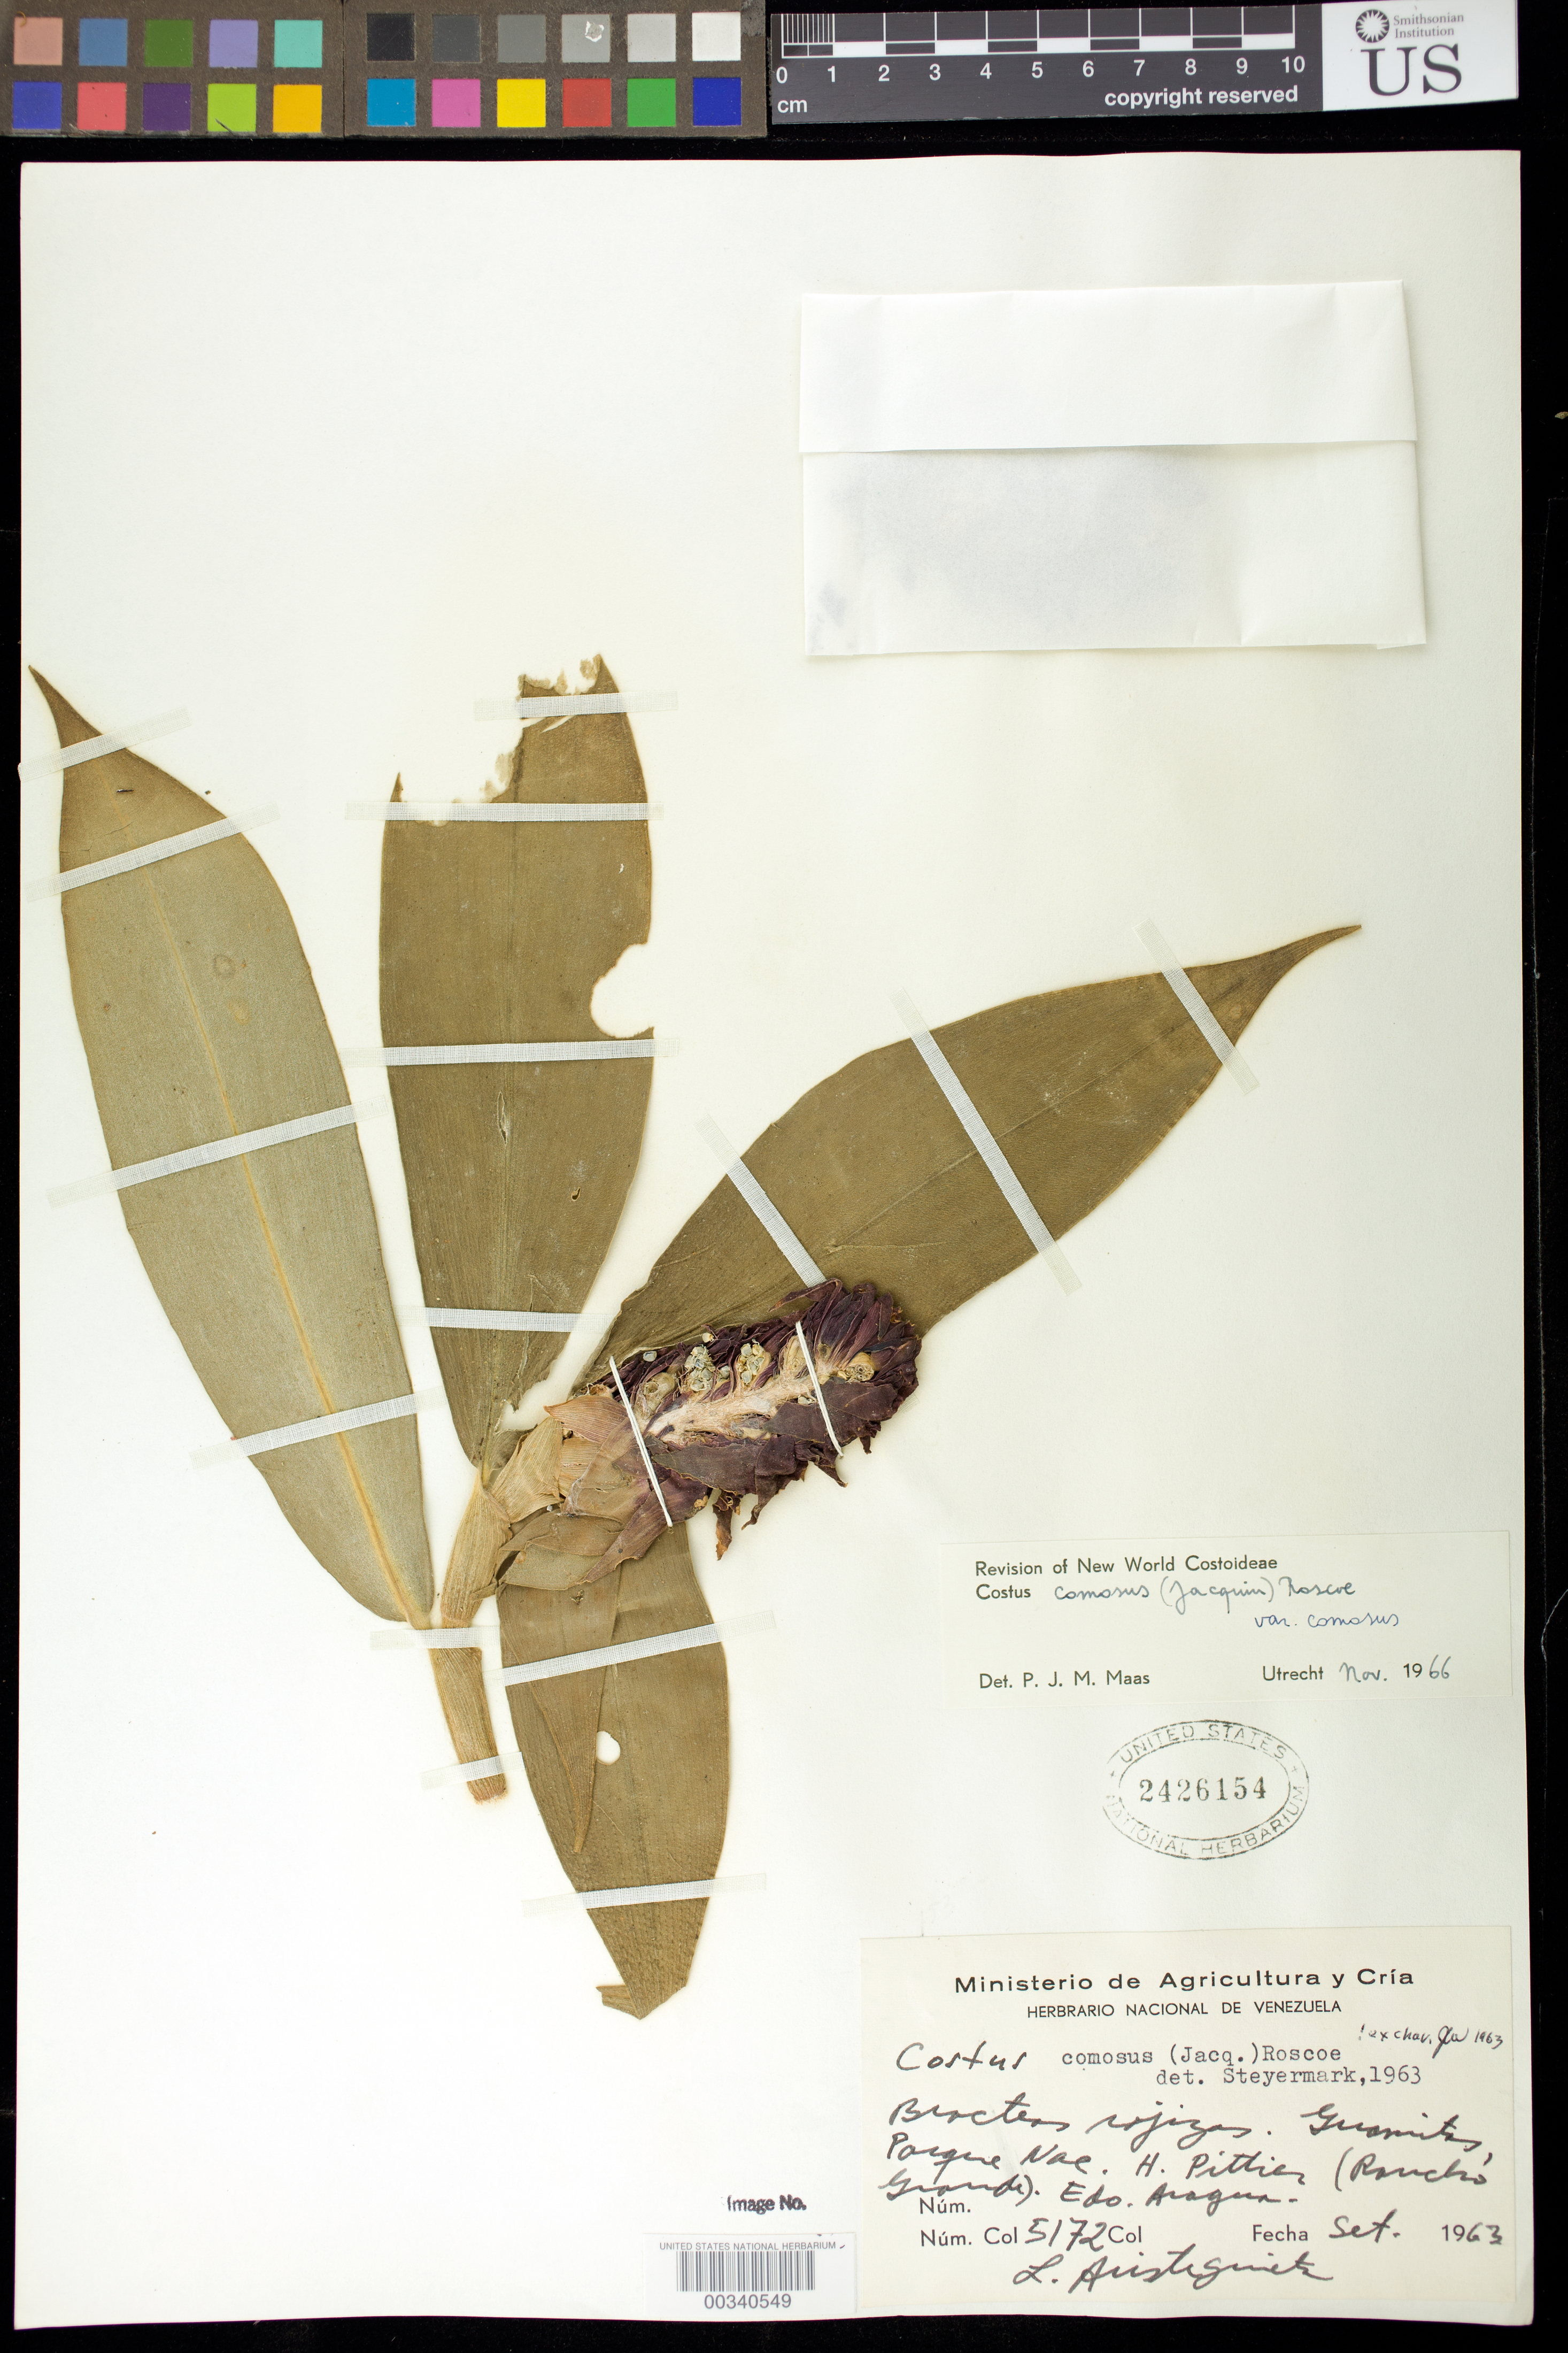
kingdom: Plantae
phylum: Tracheophyta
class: Liliopsida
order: Zingiberales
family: Costaceae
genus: Costus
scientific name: Costus comosus var. comosus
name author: (Jacq.) Roscoe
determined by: Maas, Paul J. M.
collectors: L. Aristeguieta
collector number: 5172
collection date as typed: Sep 1963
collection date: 1963-09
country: Venezuela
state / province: Aragua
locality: Guamitas, parque nac. h. pittier (rancho grande)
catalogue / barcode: US 2426154